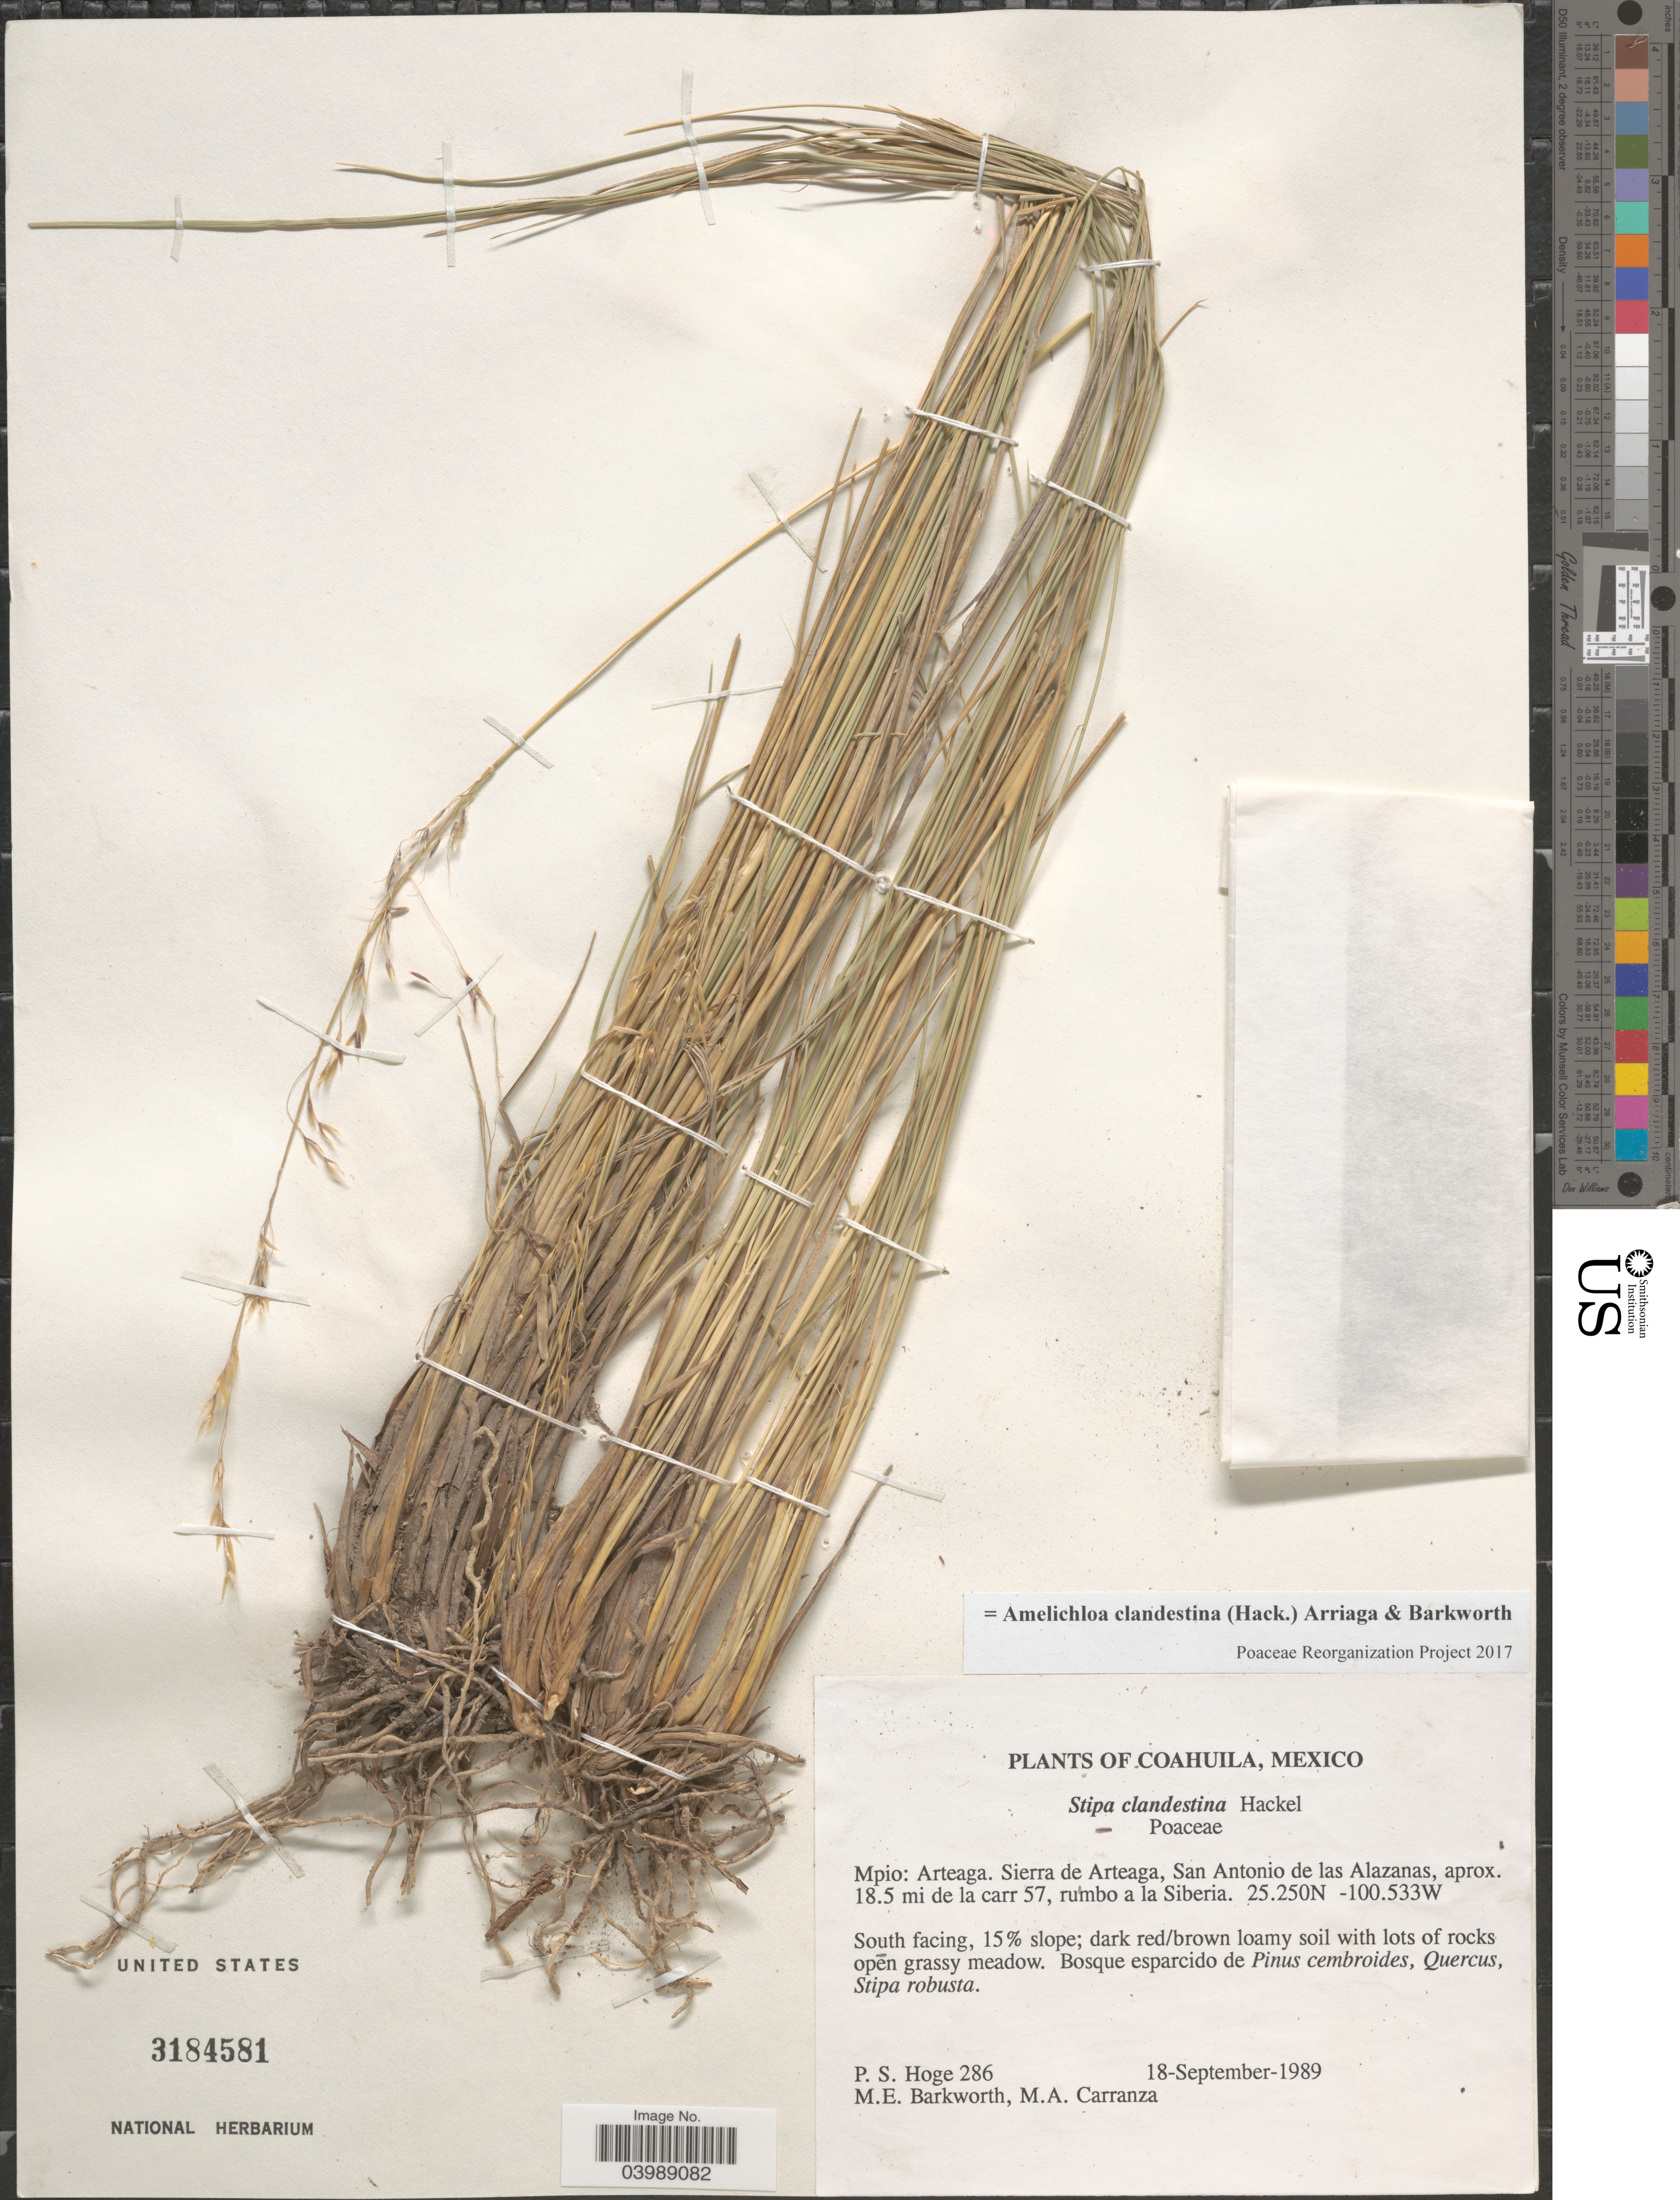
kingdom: Plantae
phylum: Tracheophyta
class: Liliopsida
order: Poales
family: Poaceae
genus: Amelichloa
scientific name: Amelichloa clandestina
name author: (Hack.) Arriaga & Barkworth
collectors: P. S. Hoge, M. E. Barkworth & M. Carranza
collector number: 286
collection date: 1989-09-18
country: Mexico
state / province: Coahuila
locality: Mpio: Arteaga. Sierra de Arteaga, San Antonio de las Alazanas, aprox. 18.5 mi de la carr 57, rumbo a la Siberia.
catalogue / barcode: US 3184581